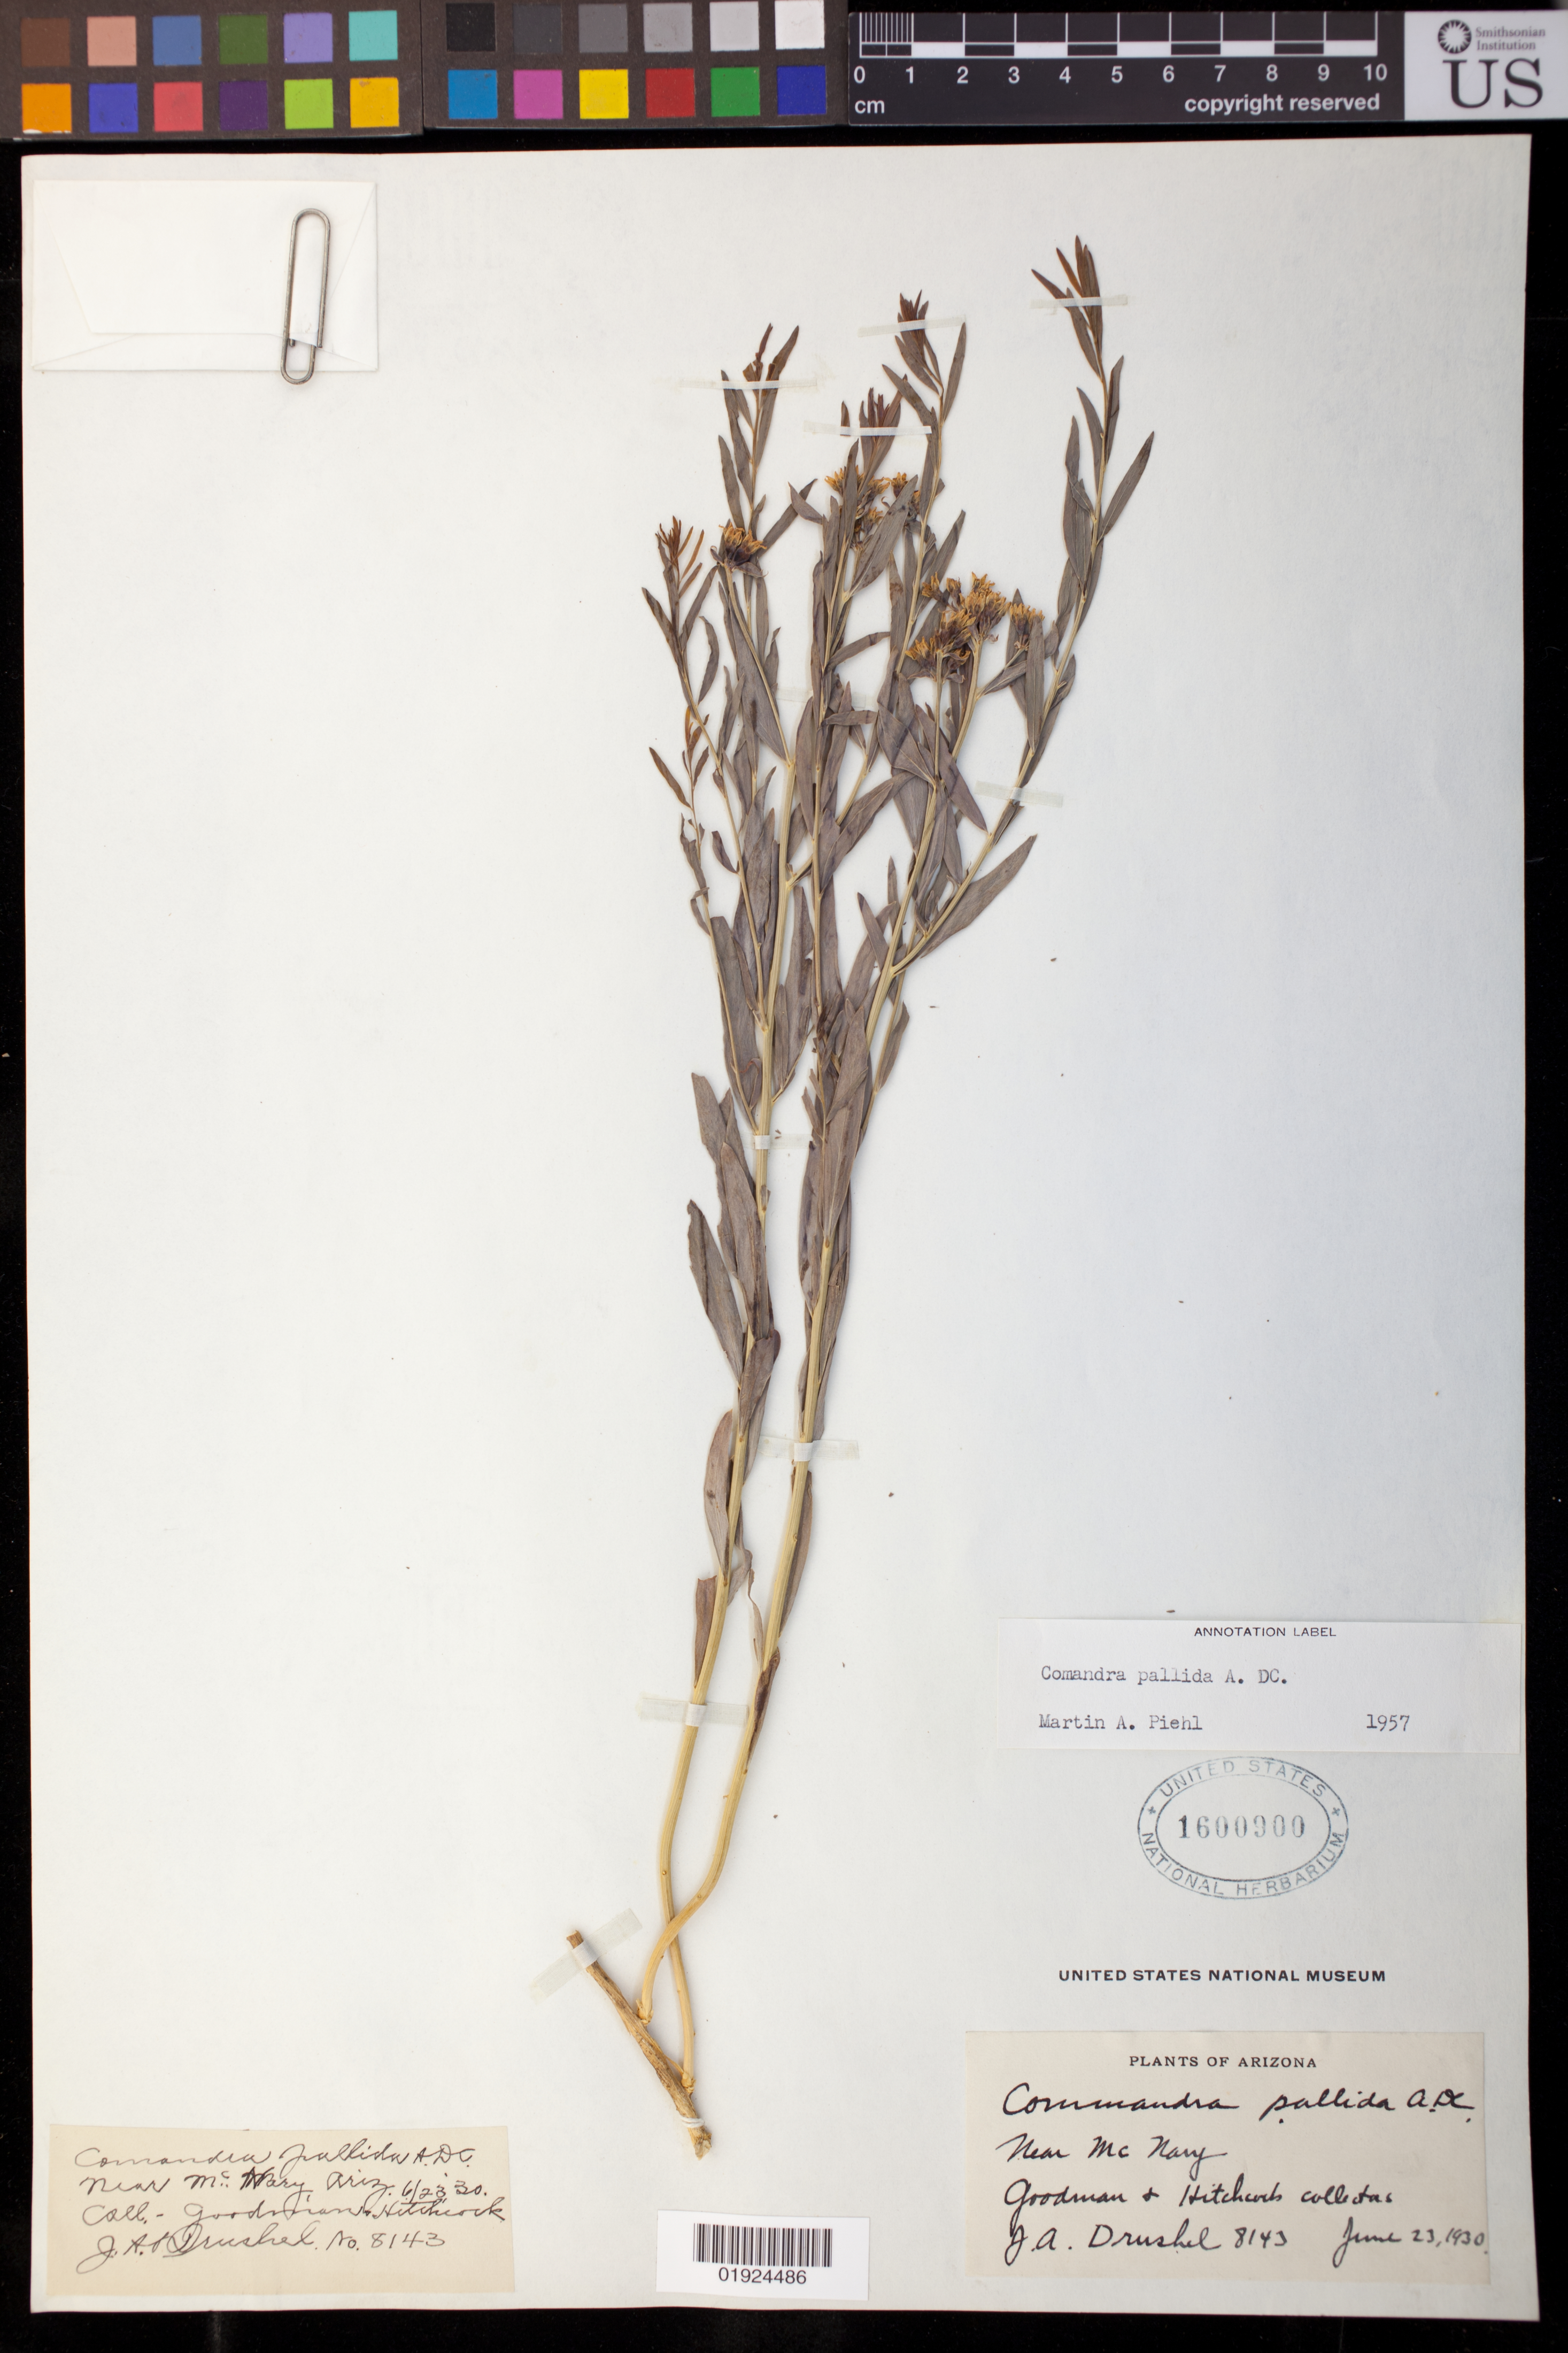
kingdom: Plantae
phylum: Tracheophyta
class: Magnoliopsida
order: Santalales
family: Comandraceae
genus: Comandra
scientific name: Comandra pallida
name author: A. DC.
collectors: Goodman & -- Hitchcock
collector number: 8143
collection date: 1930-06-23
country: United States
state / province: Arizona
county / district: Yavapai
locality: Near Mc.Nary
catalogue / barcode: US 1600900